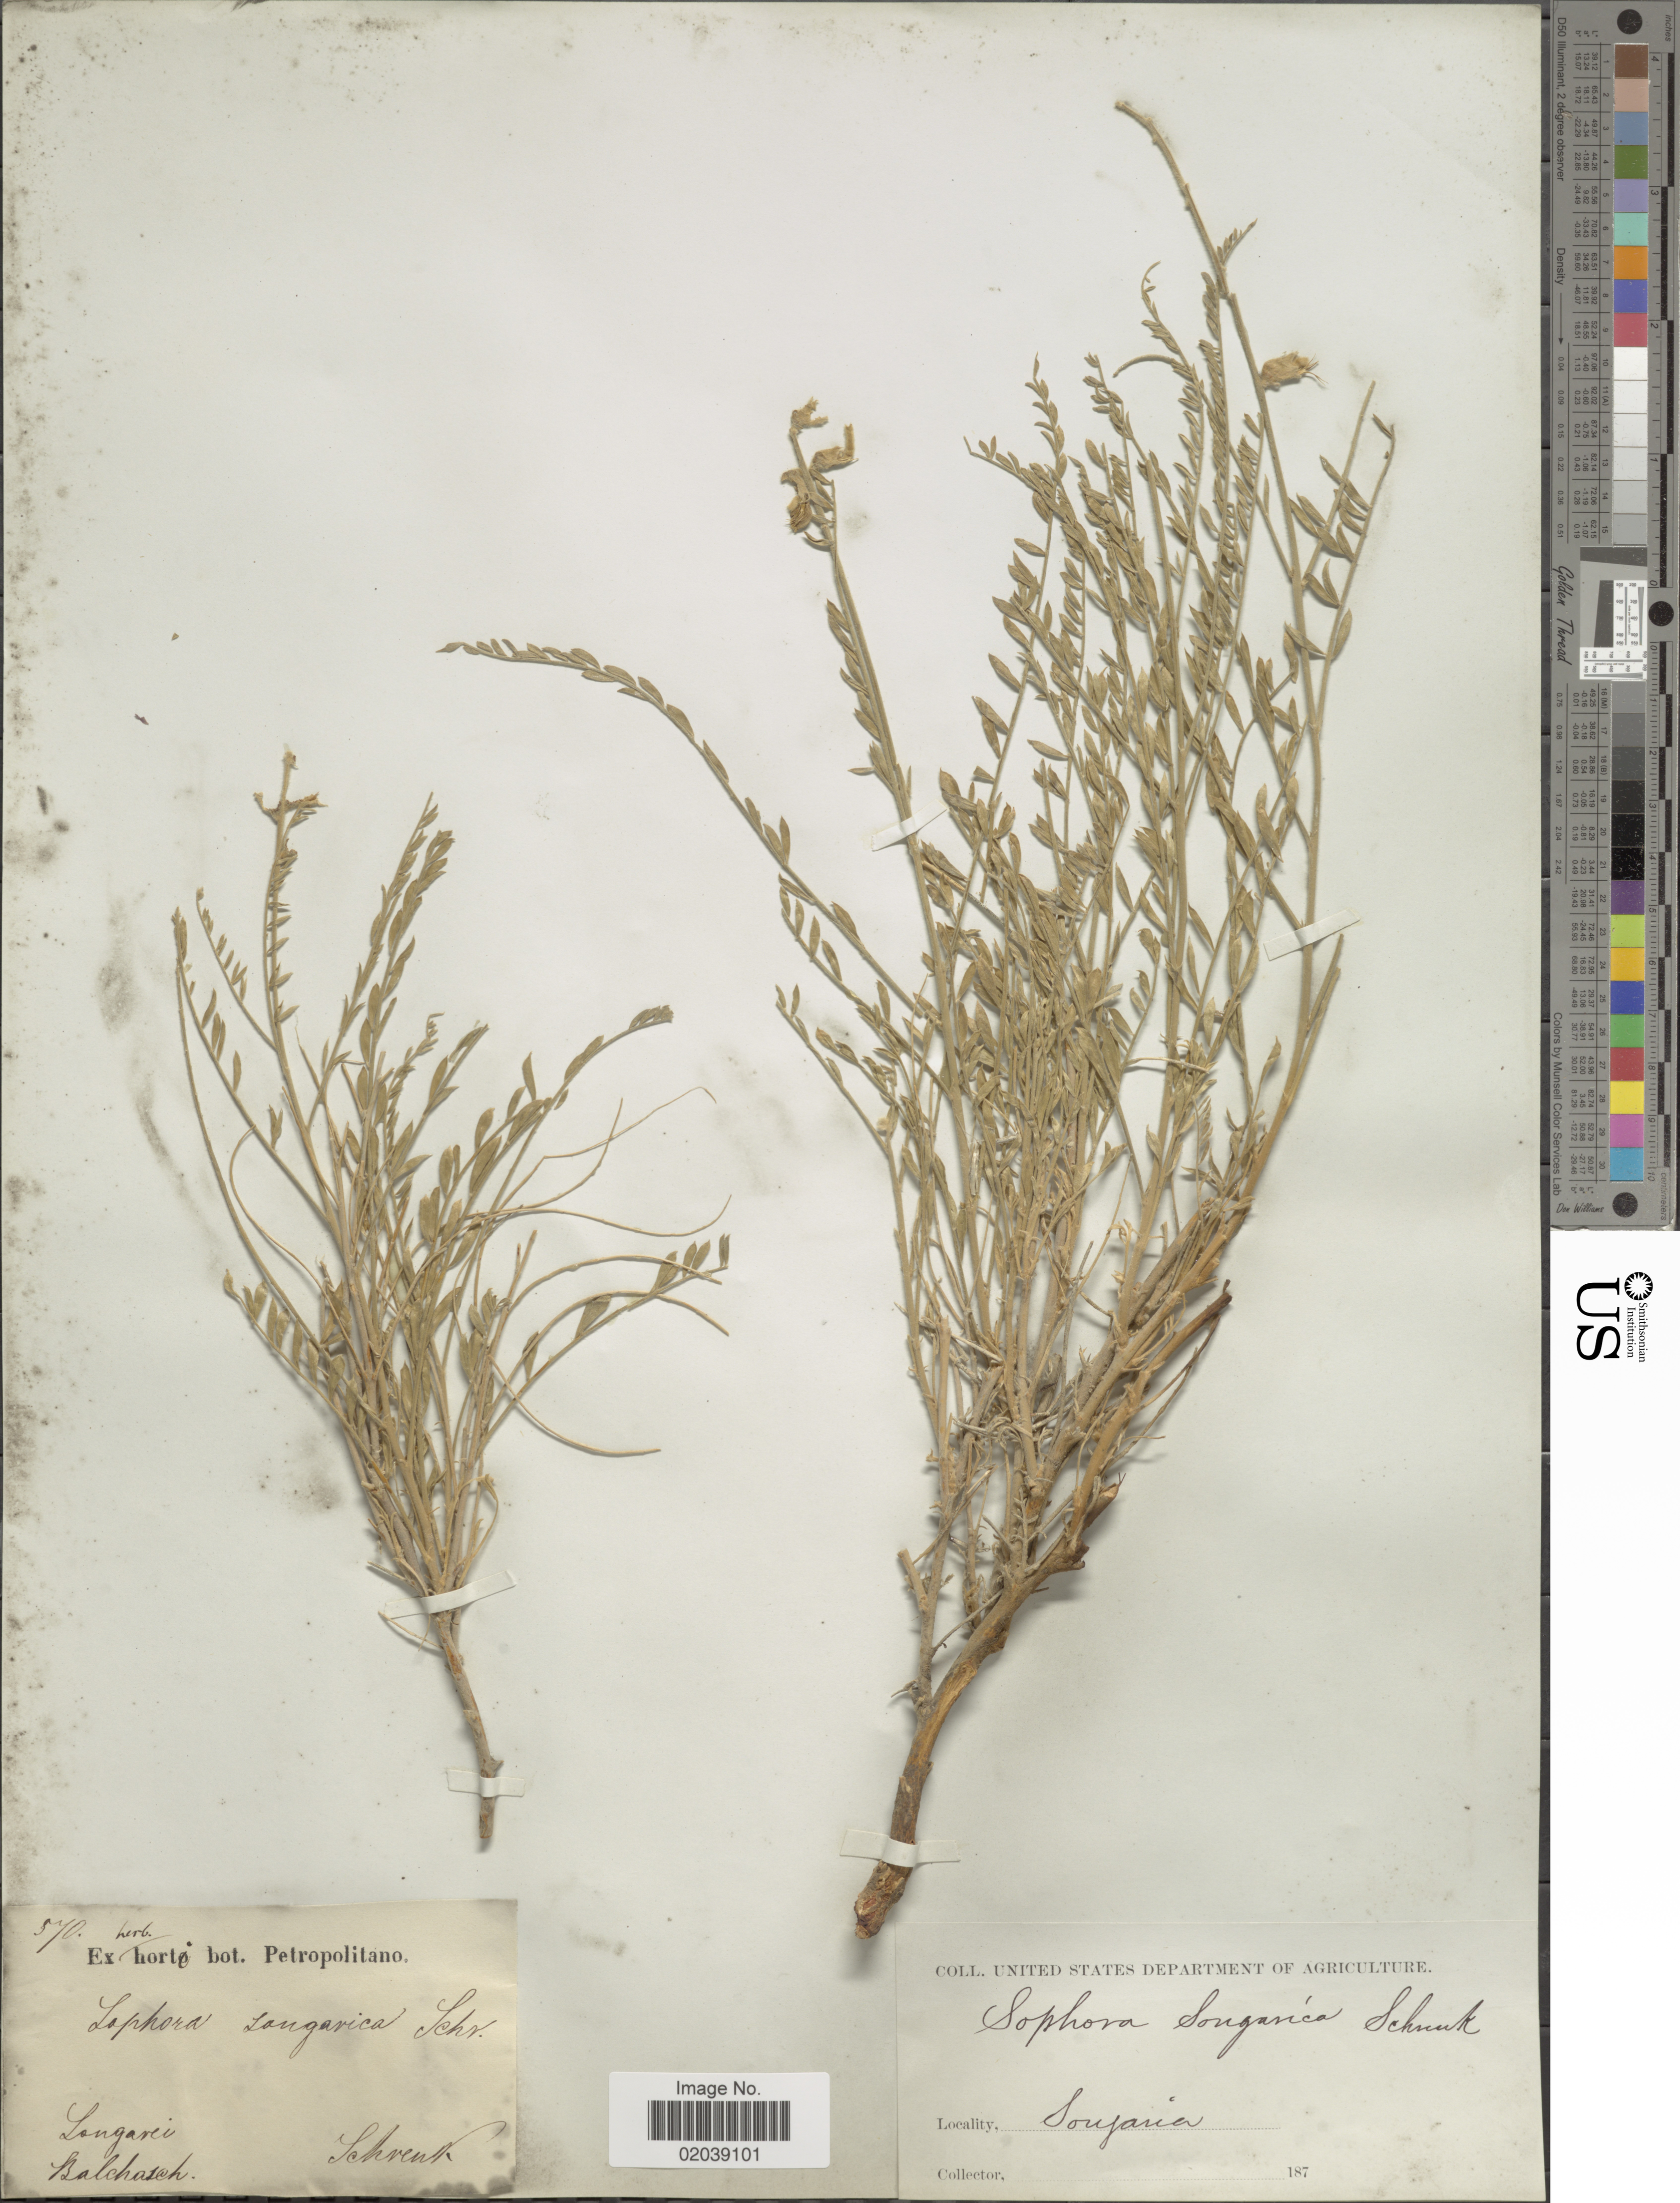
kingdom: Plantae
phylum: Tracheophyta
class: Magnoliopsida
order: Fabales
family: Fabaceae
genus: Astragalus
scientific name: Astragalus sp.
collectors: A.G. Schrenk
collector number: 570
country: Kazakhstan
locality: Solgarei, Balchasch. (Balkhash)